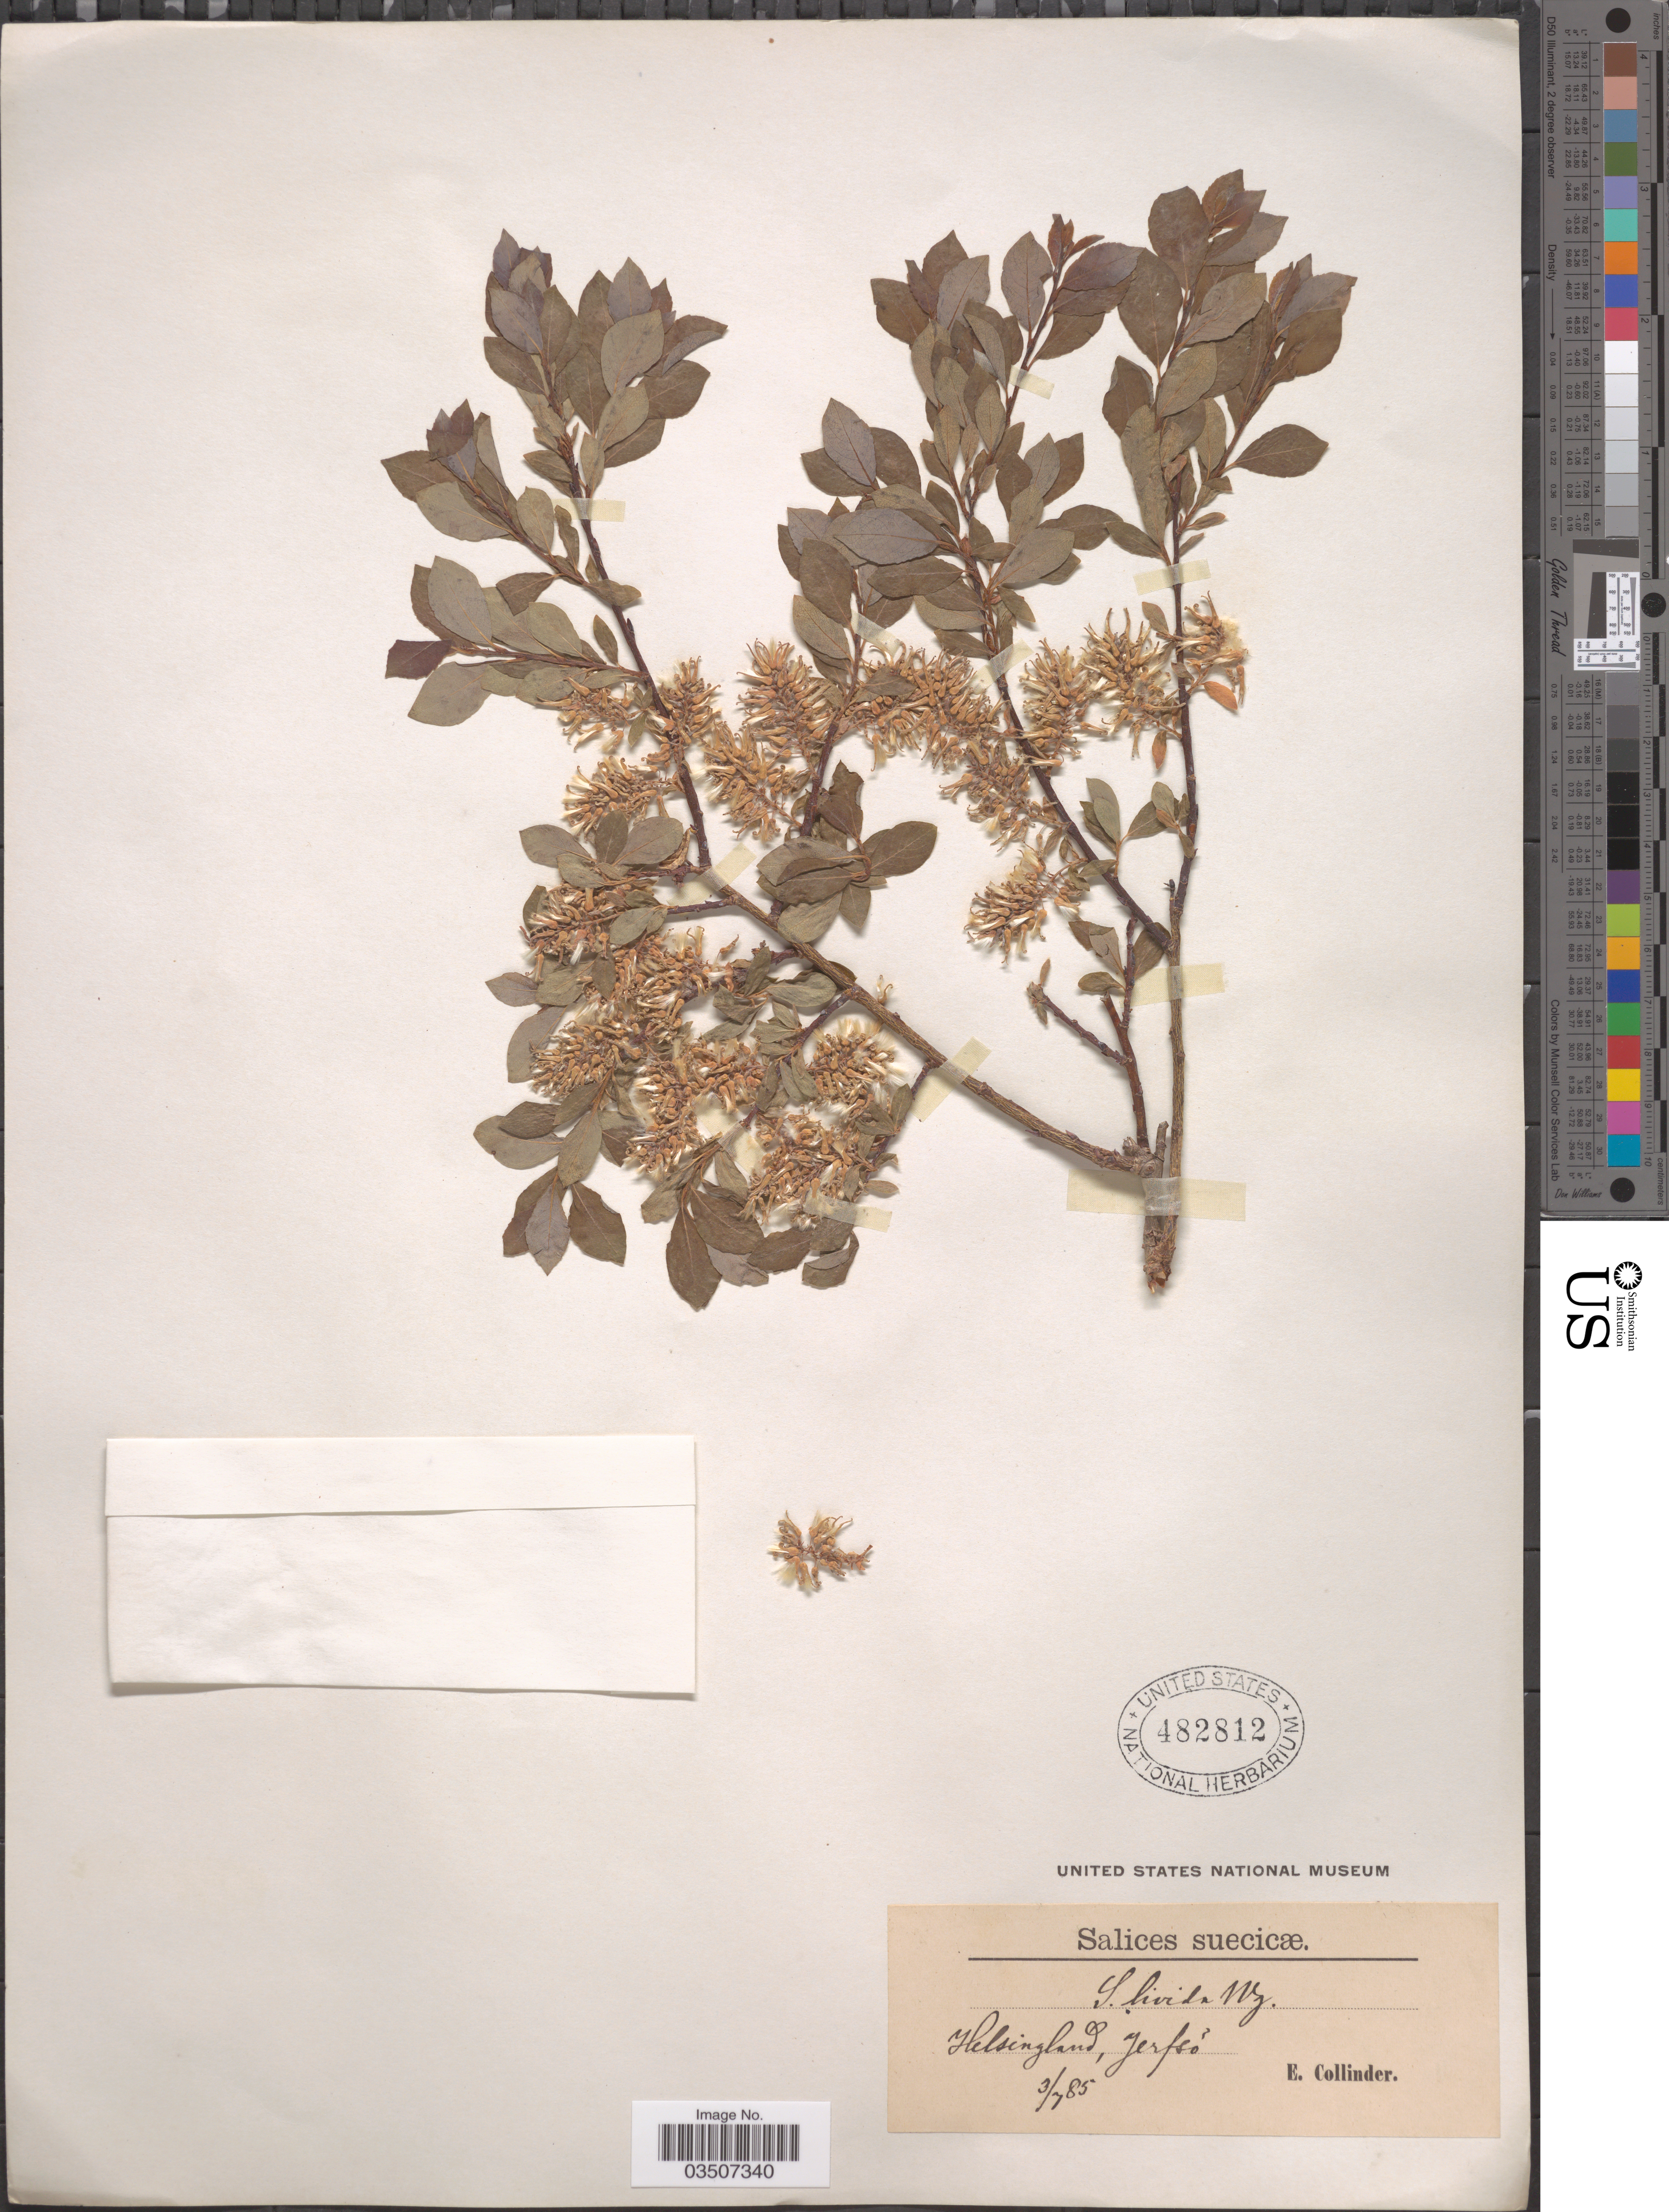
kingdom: Plantae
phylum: Tracheophyta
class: Magnoliopsida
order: Malpighiales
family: Salicaceae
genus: Salix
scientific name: Salix starkeana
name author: Willd.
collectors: E. Collinder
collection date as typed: Transcribed d/m/y: 3/7/85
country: Sweden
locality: Suecicæ. Helsingland, Jerfsó.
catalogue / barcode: US 482812